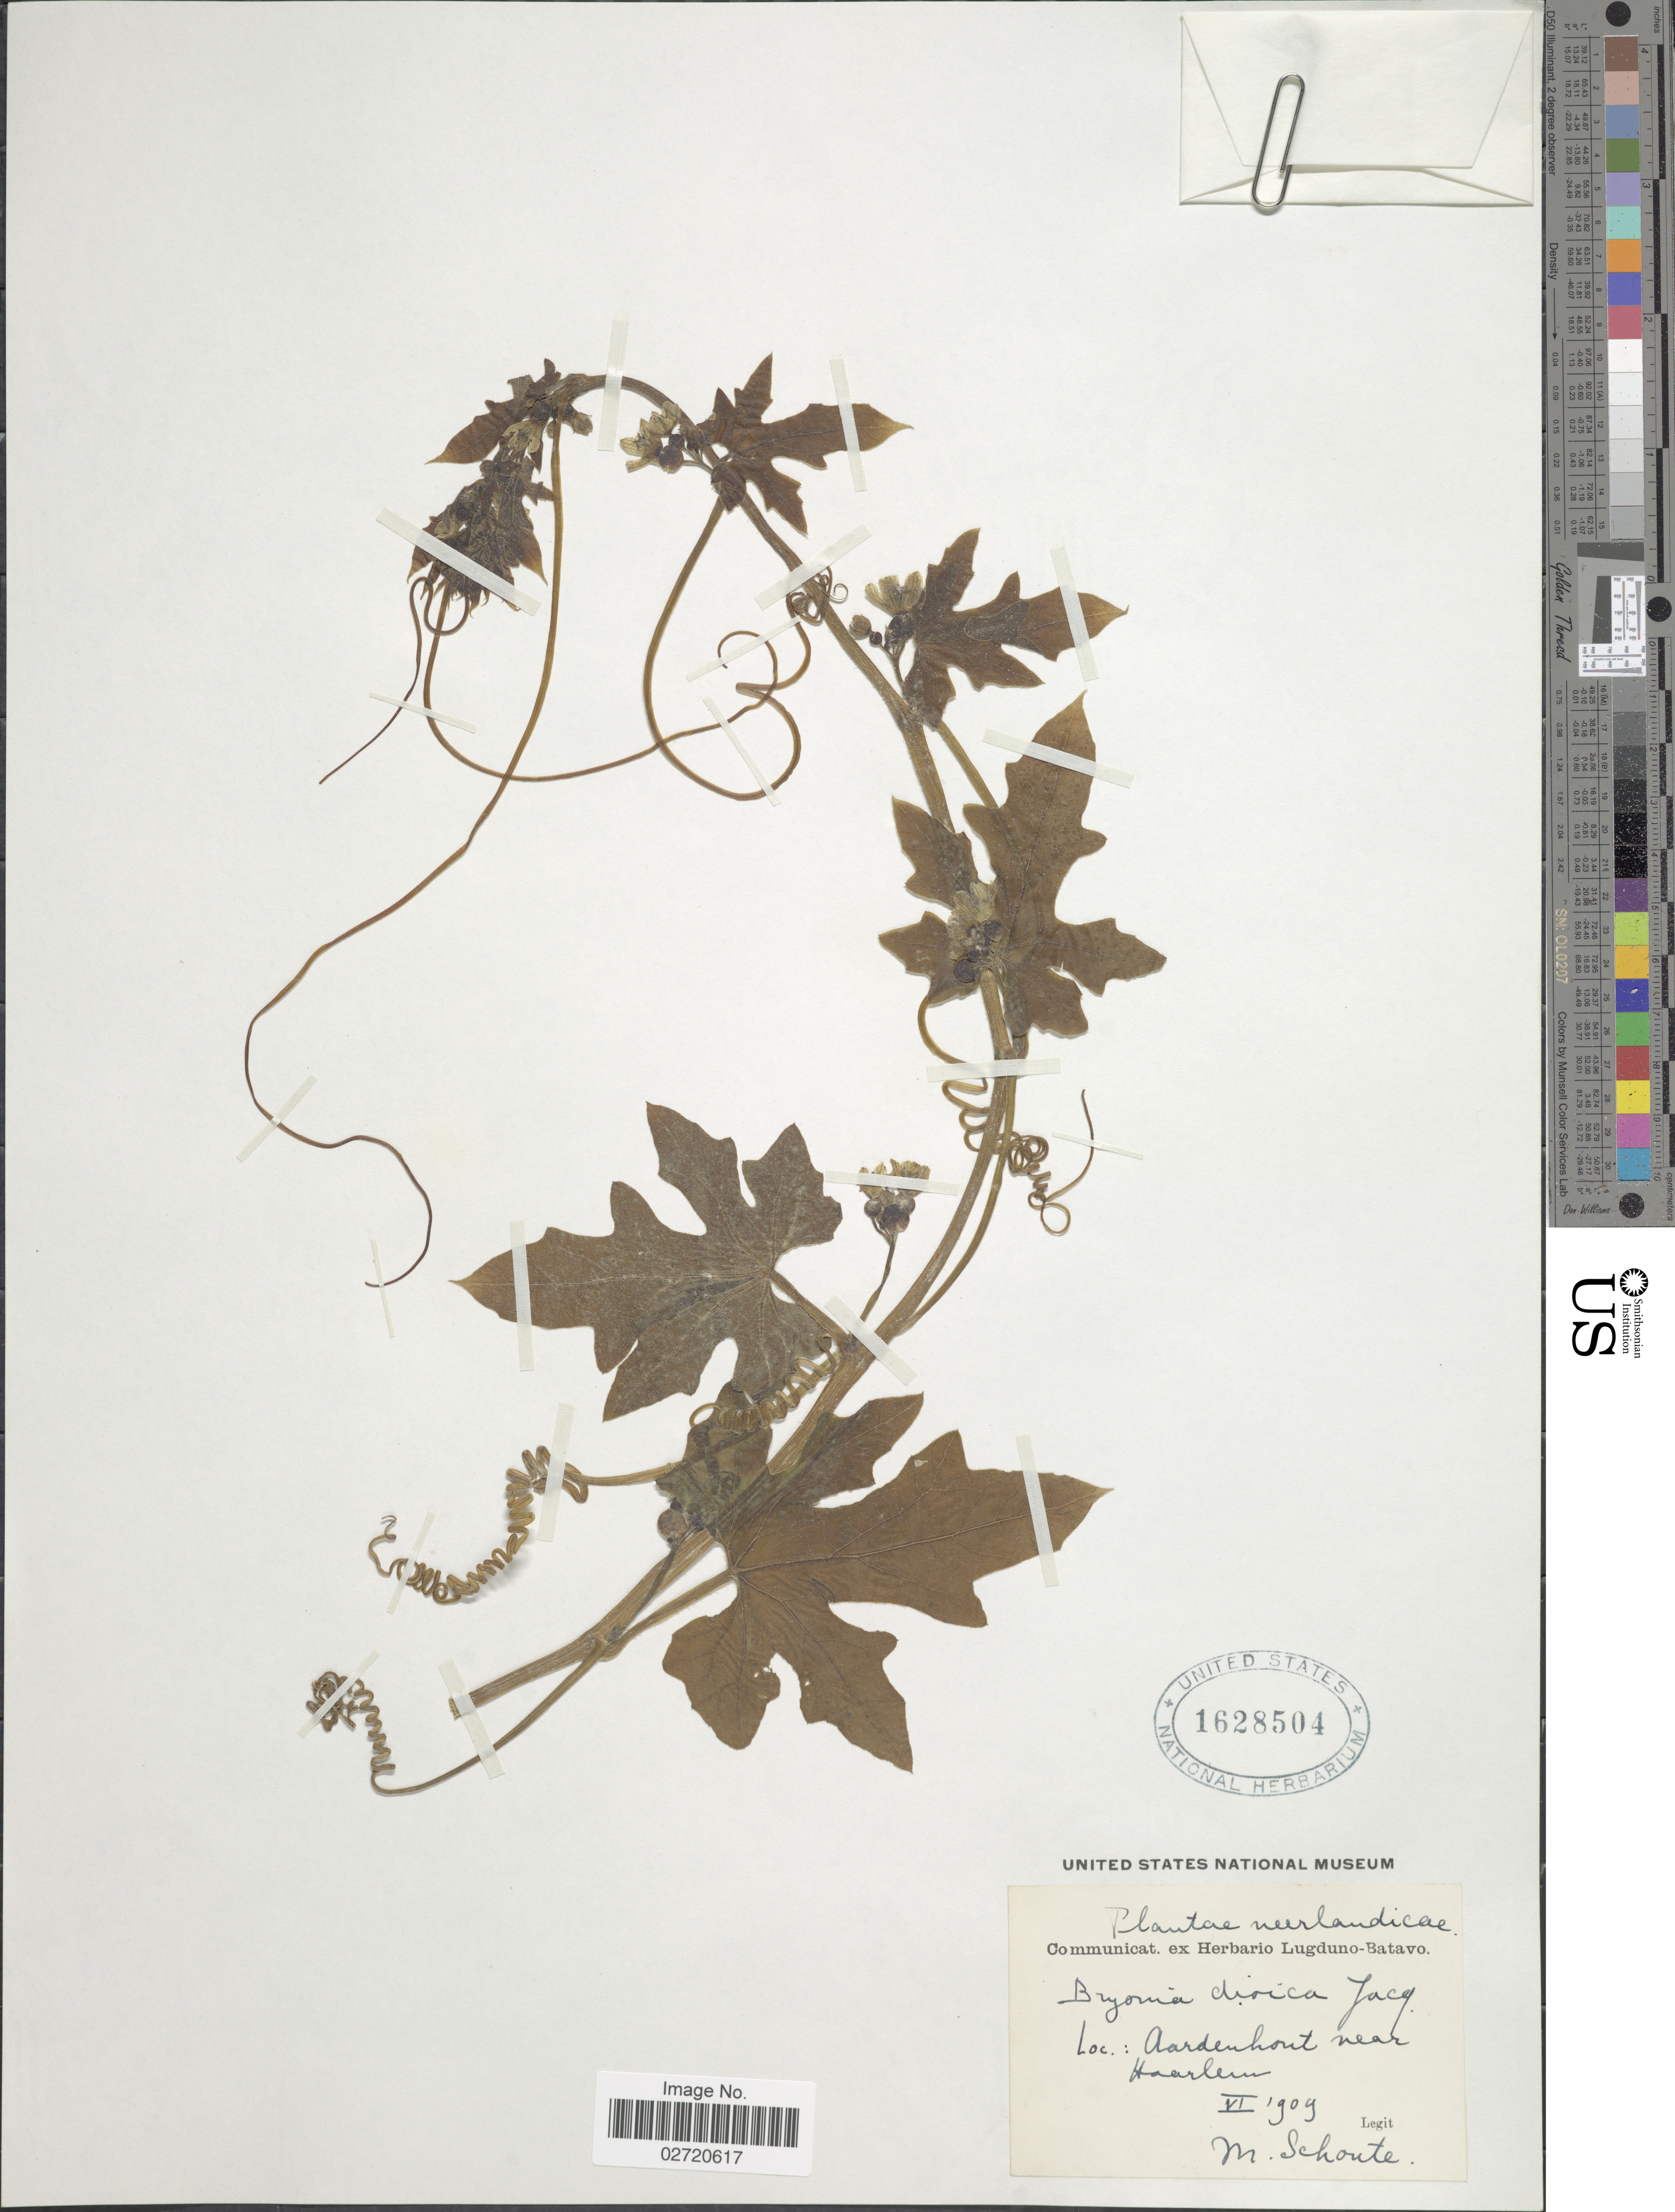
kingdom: Plantae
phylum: Tracheophyta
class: Magnoliopsida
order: Cucurbitales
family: Cucurbitaceae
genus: Bryonia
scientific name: Bryonia dioica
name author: Jacq.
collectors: M. Schoute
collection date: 1909-06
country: Netherlands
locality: Aardenhout near Haarlem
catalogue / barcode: US 1628504